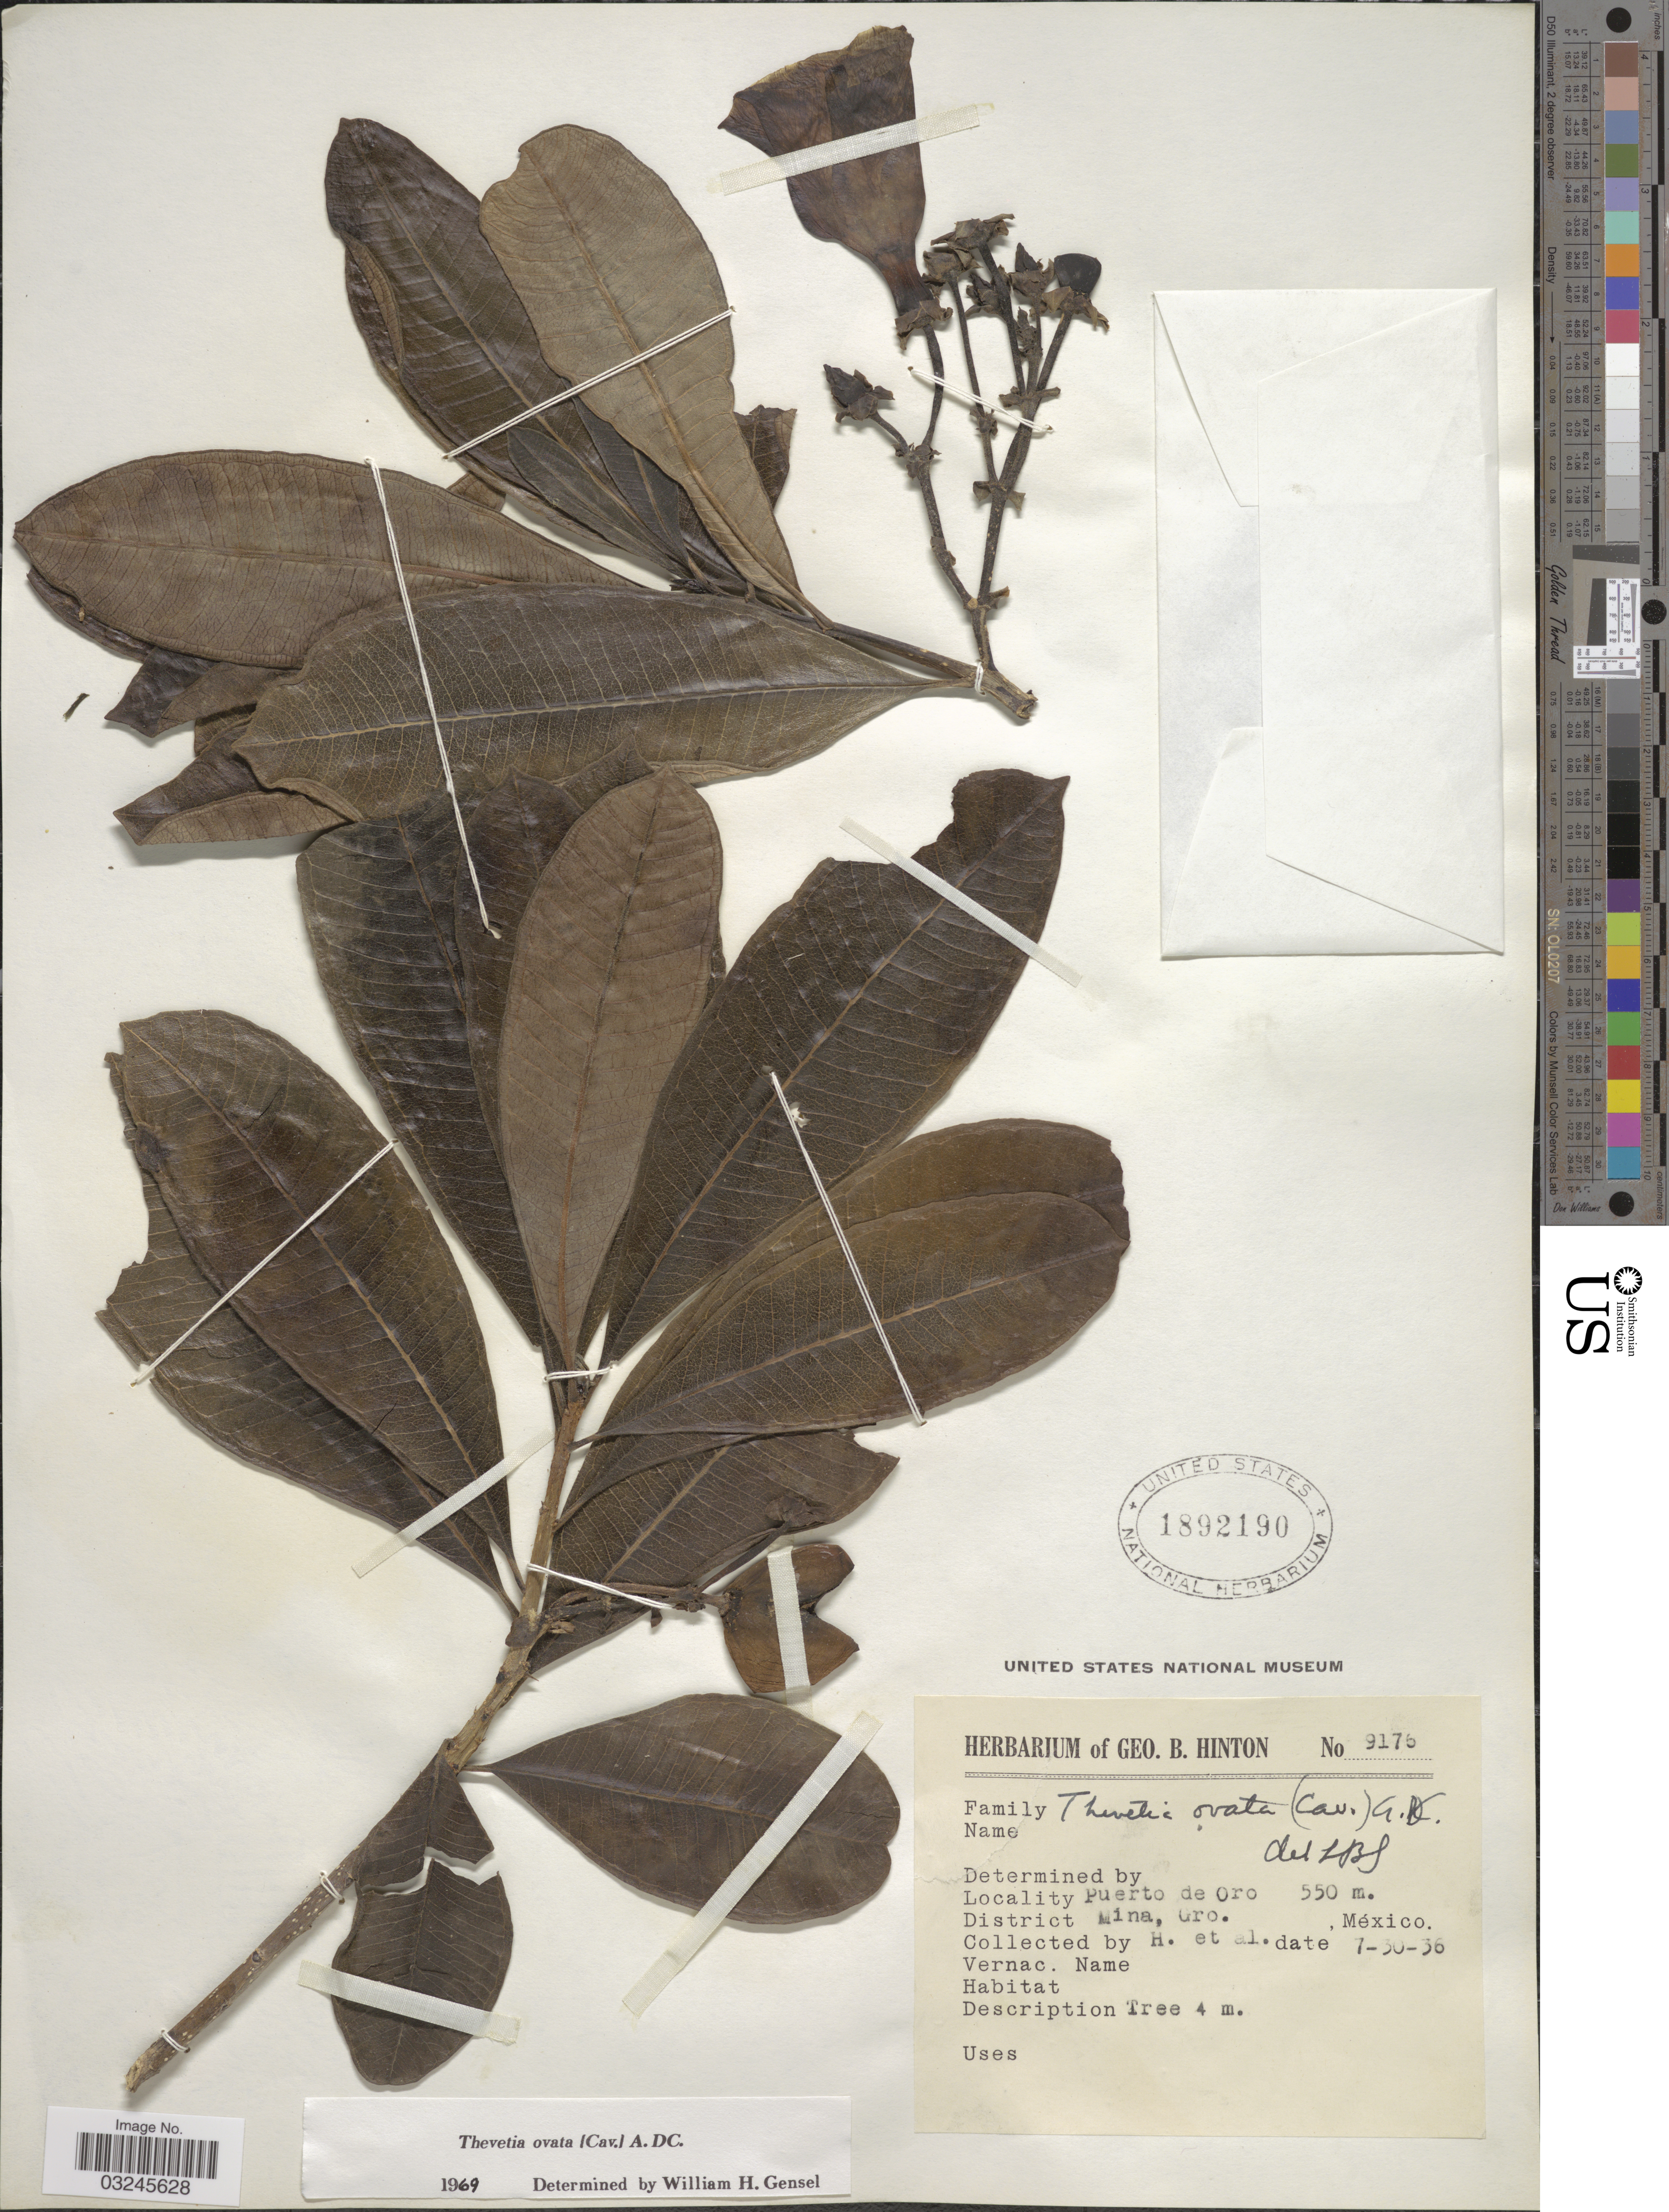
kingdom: Plantae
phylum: Tracheophyta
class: Magnoliopsida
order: Gentianales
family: Apocynaceae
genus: Thevetia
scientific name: Thevetia ovata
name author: (Cav.) A. DC.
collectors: G. B. Hinton & et al.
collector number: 9176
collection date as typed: Transcribed d/m/y: 30/7/36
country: Mexico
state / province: Guerrero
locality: Puerto de Oro, District Mina, Gro., México.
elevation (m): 550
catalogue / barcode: US 1892190